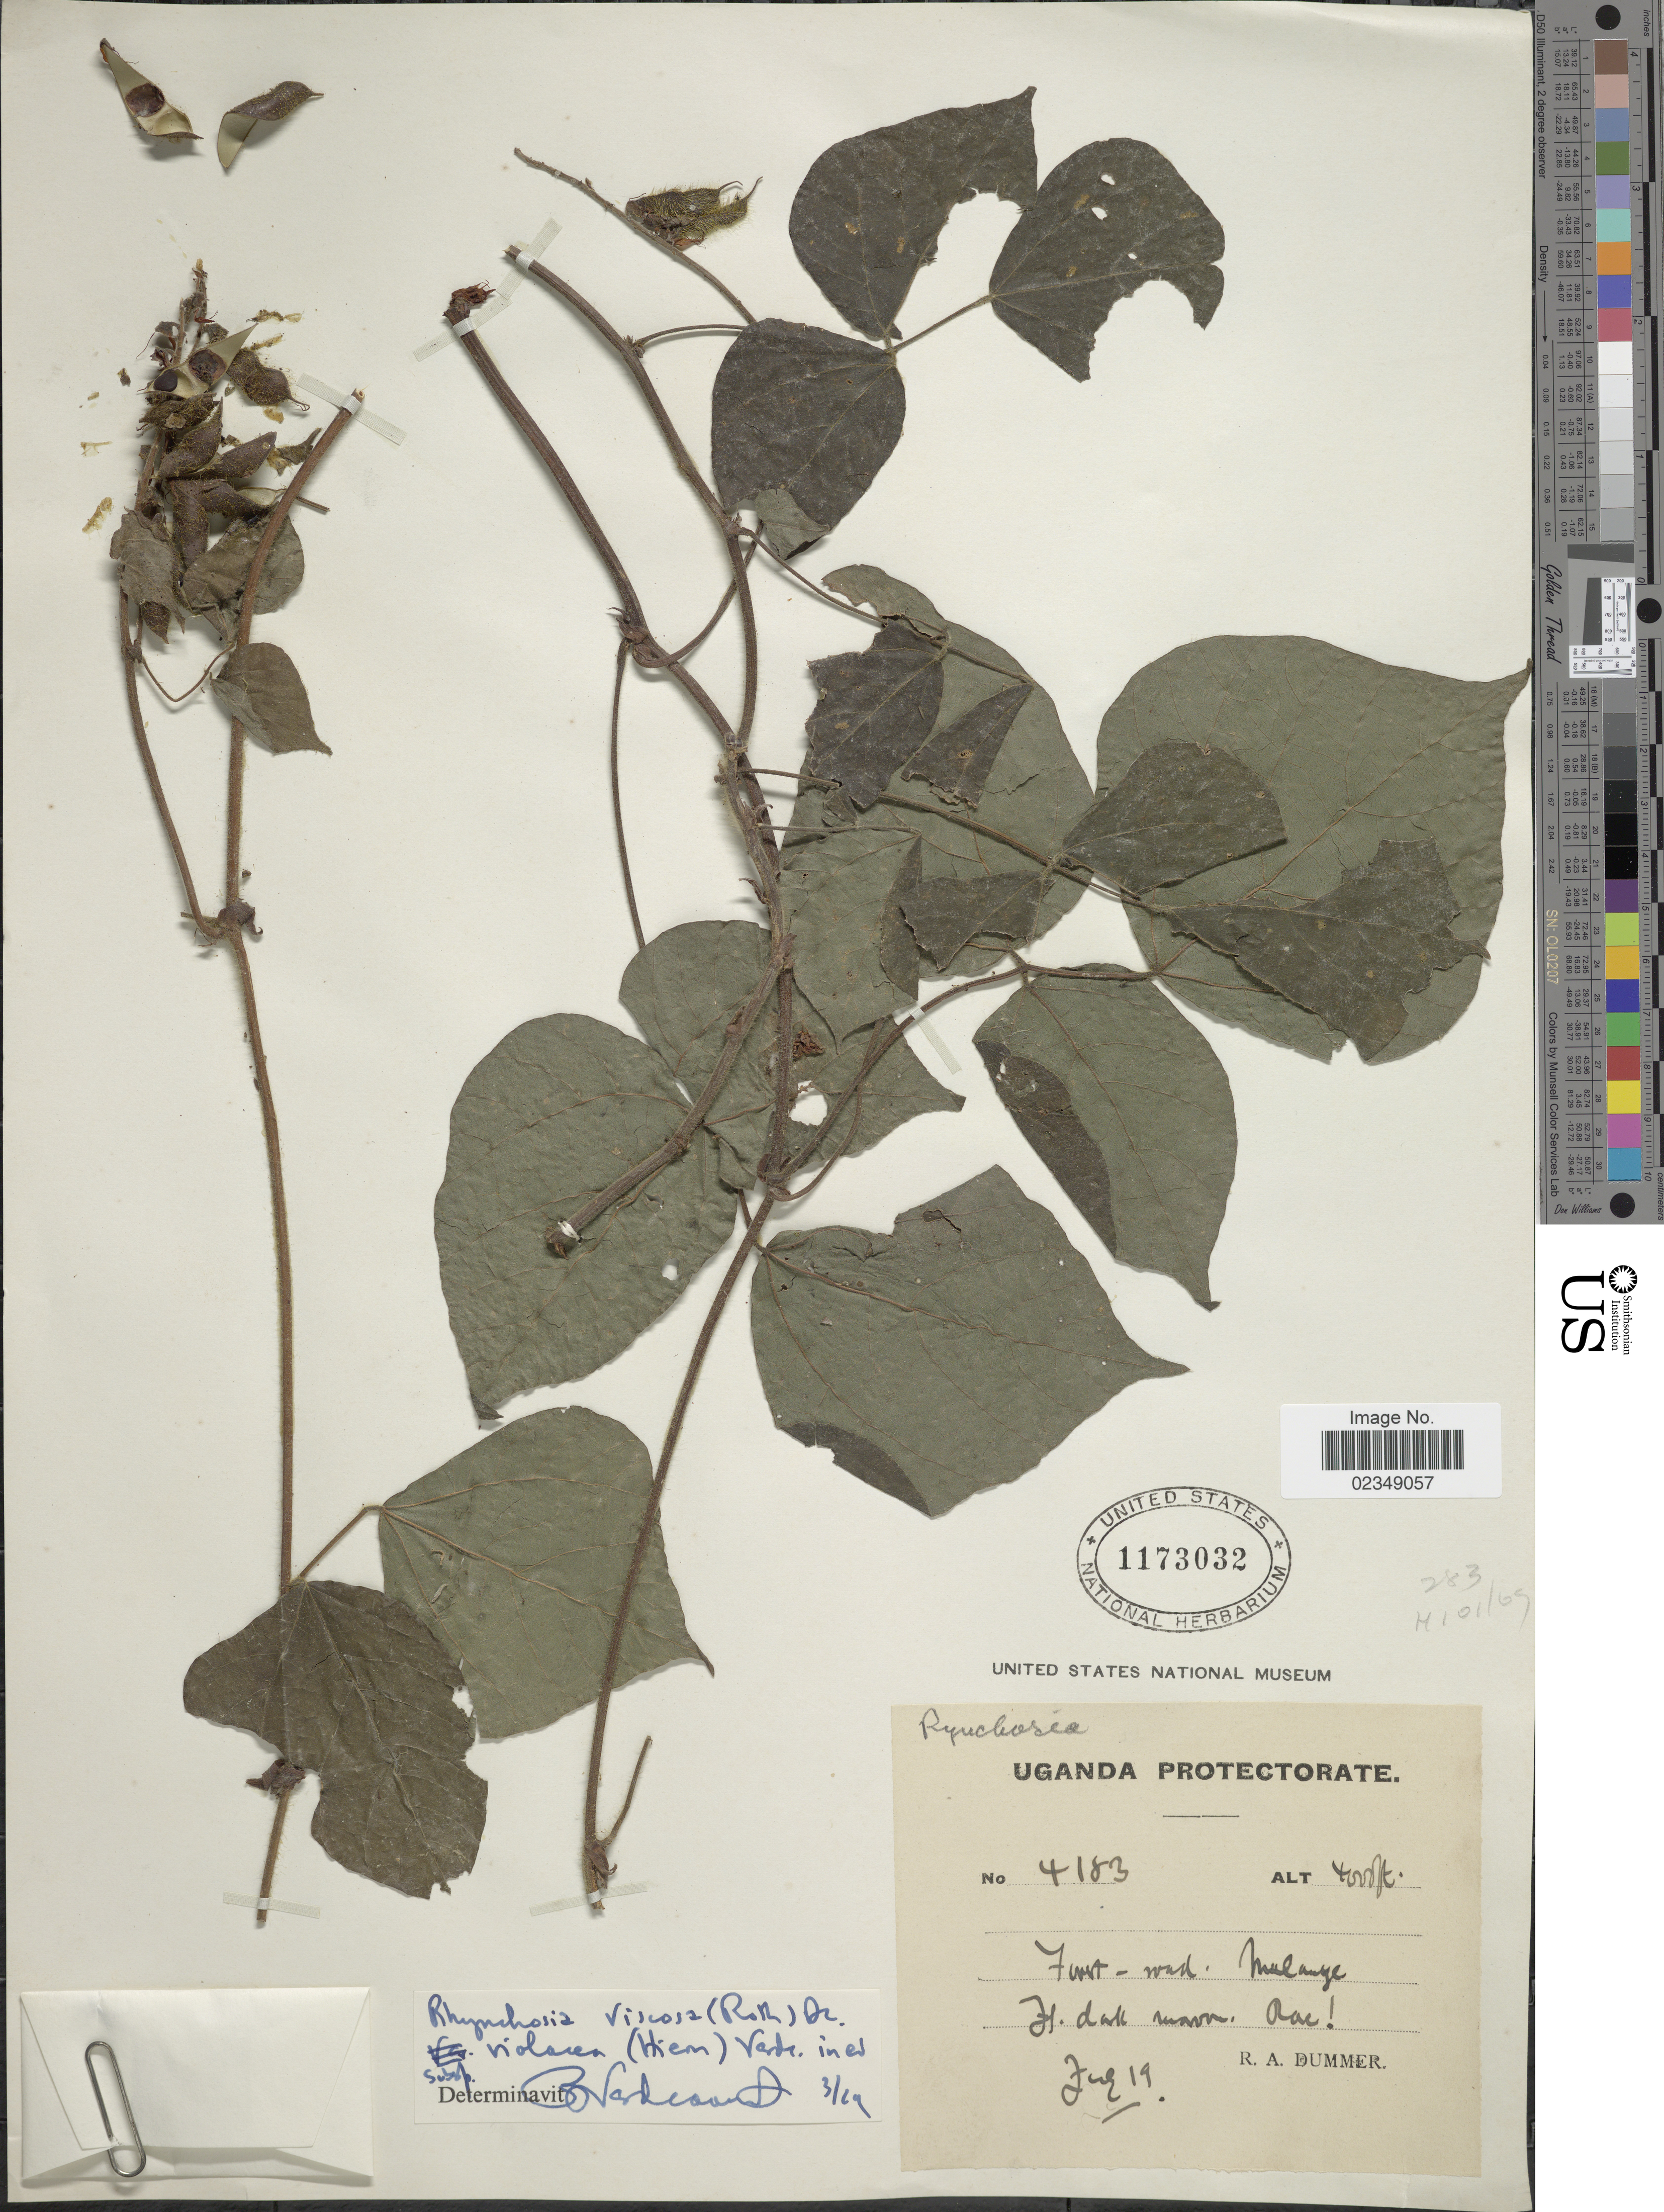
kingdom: Plantae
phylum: Tracheophyta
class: Magnoliopsida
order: Fabales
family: Fabaceae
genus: Rhynchosia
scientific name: Rhynchosia viscosa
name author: DC.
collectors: R. A. Dümmer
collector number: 4183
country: Uganda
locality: Forest-road, Mulange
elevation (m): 1219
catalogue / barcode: US 1173032